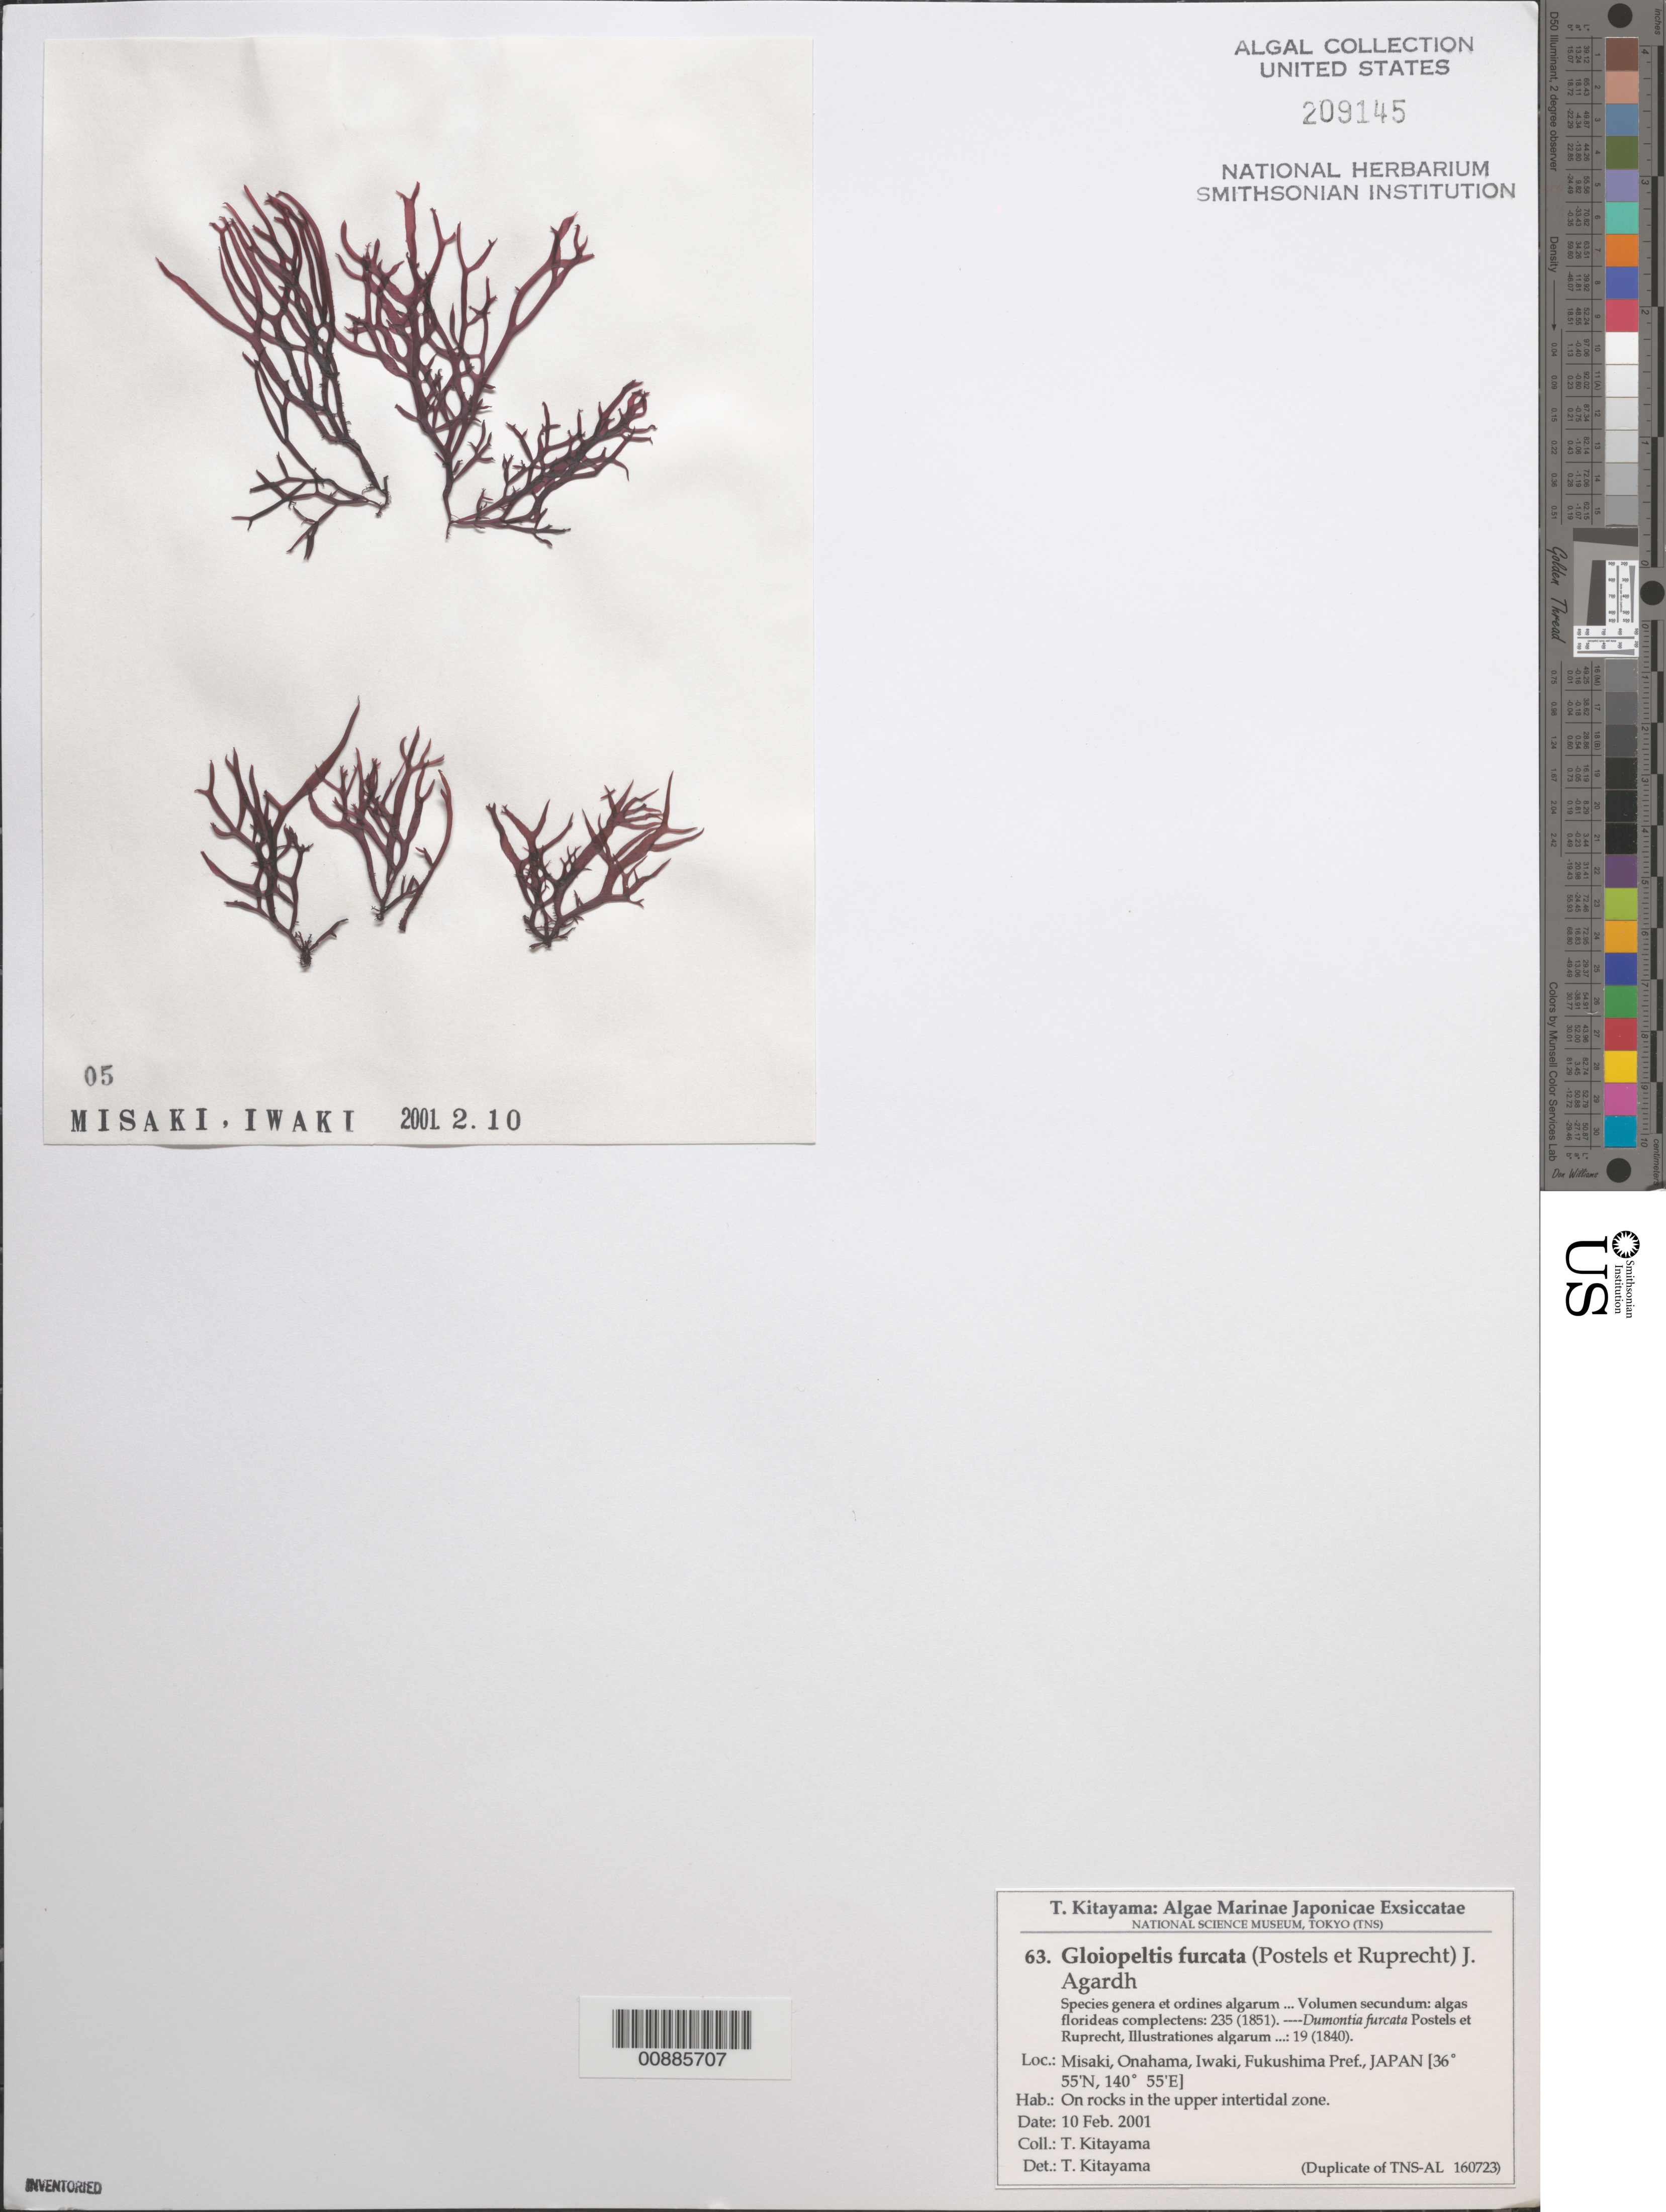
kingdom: Plantae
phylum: Rhodophyta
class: Florideophyceae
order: Gigartinales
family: Endocladiaceae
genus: Gloiopeltis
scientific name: Gloiopeltis furcata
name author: (Postels & Rupr.) J. Agardh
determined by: Kitayama, T.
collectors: T. Kitayama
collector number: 63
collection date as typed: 10 Feb 2001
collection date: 2001-02-10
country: Japan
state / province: Hukusima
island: Honshu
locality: Misaki, Onahama, Iwaki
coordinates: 36 55' N, 140 55' E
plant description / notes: Kitayama, T., Algae Marinae Japonicae Exsiccatae, Fasc. III (Nos. 51-75)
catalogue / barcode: US 209145